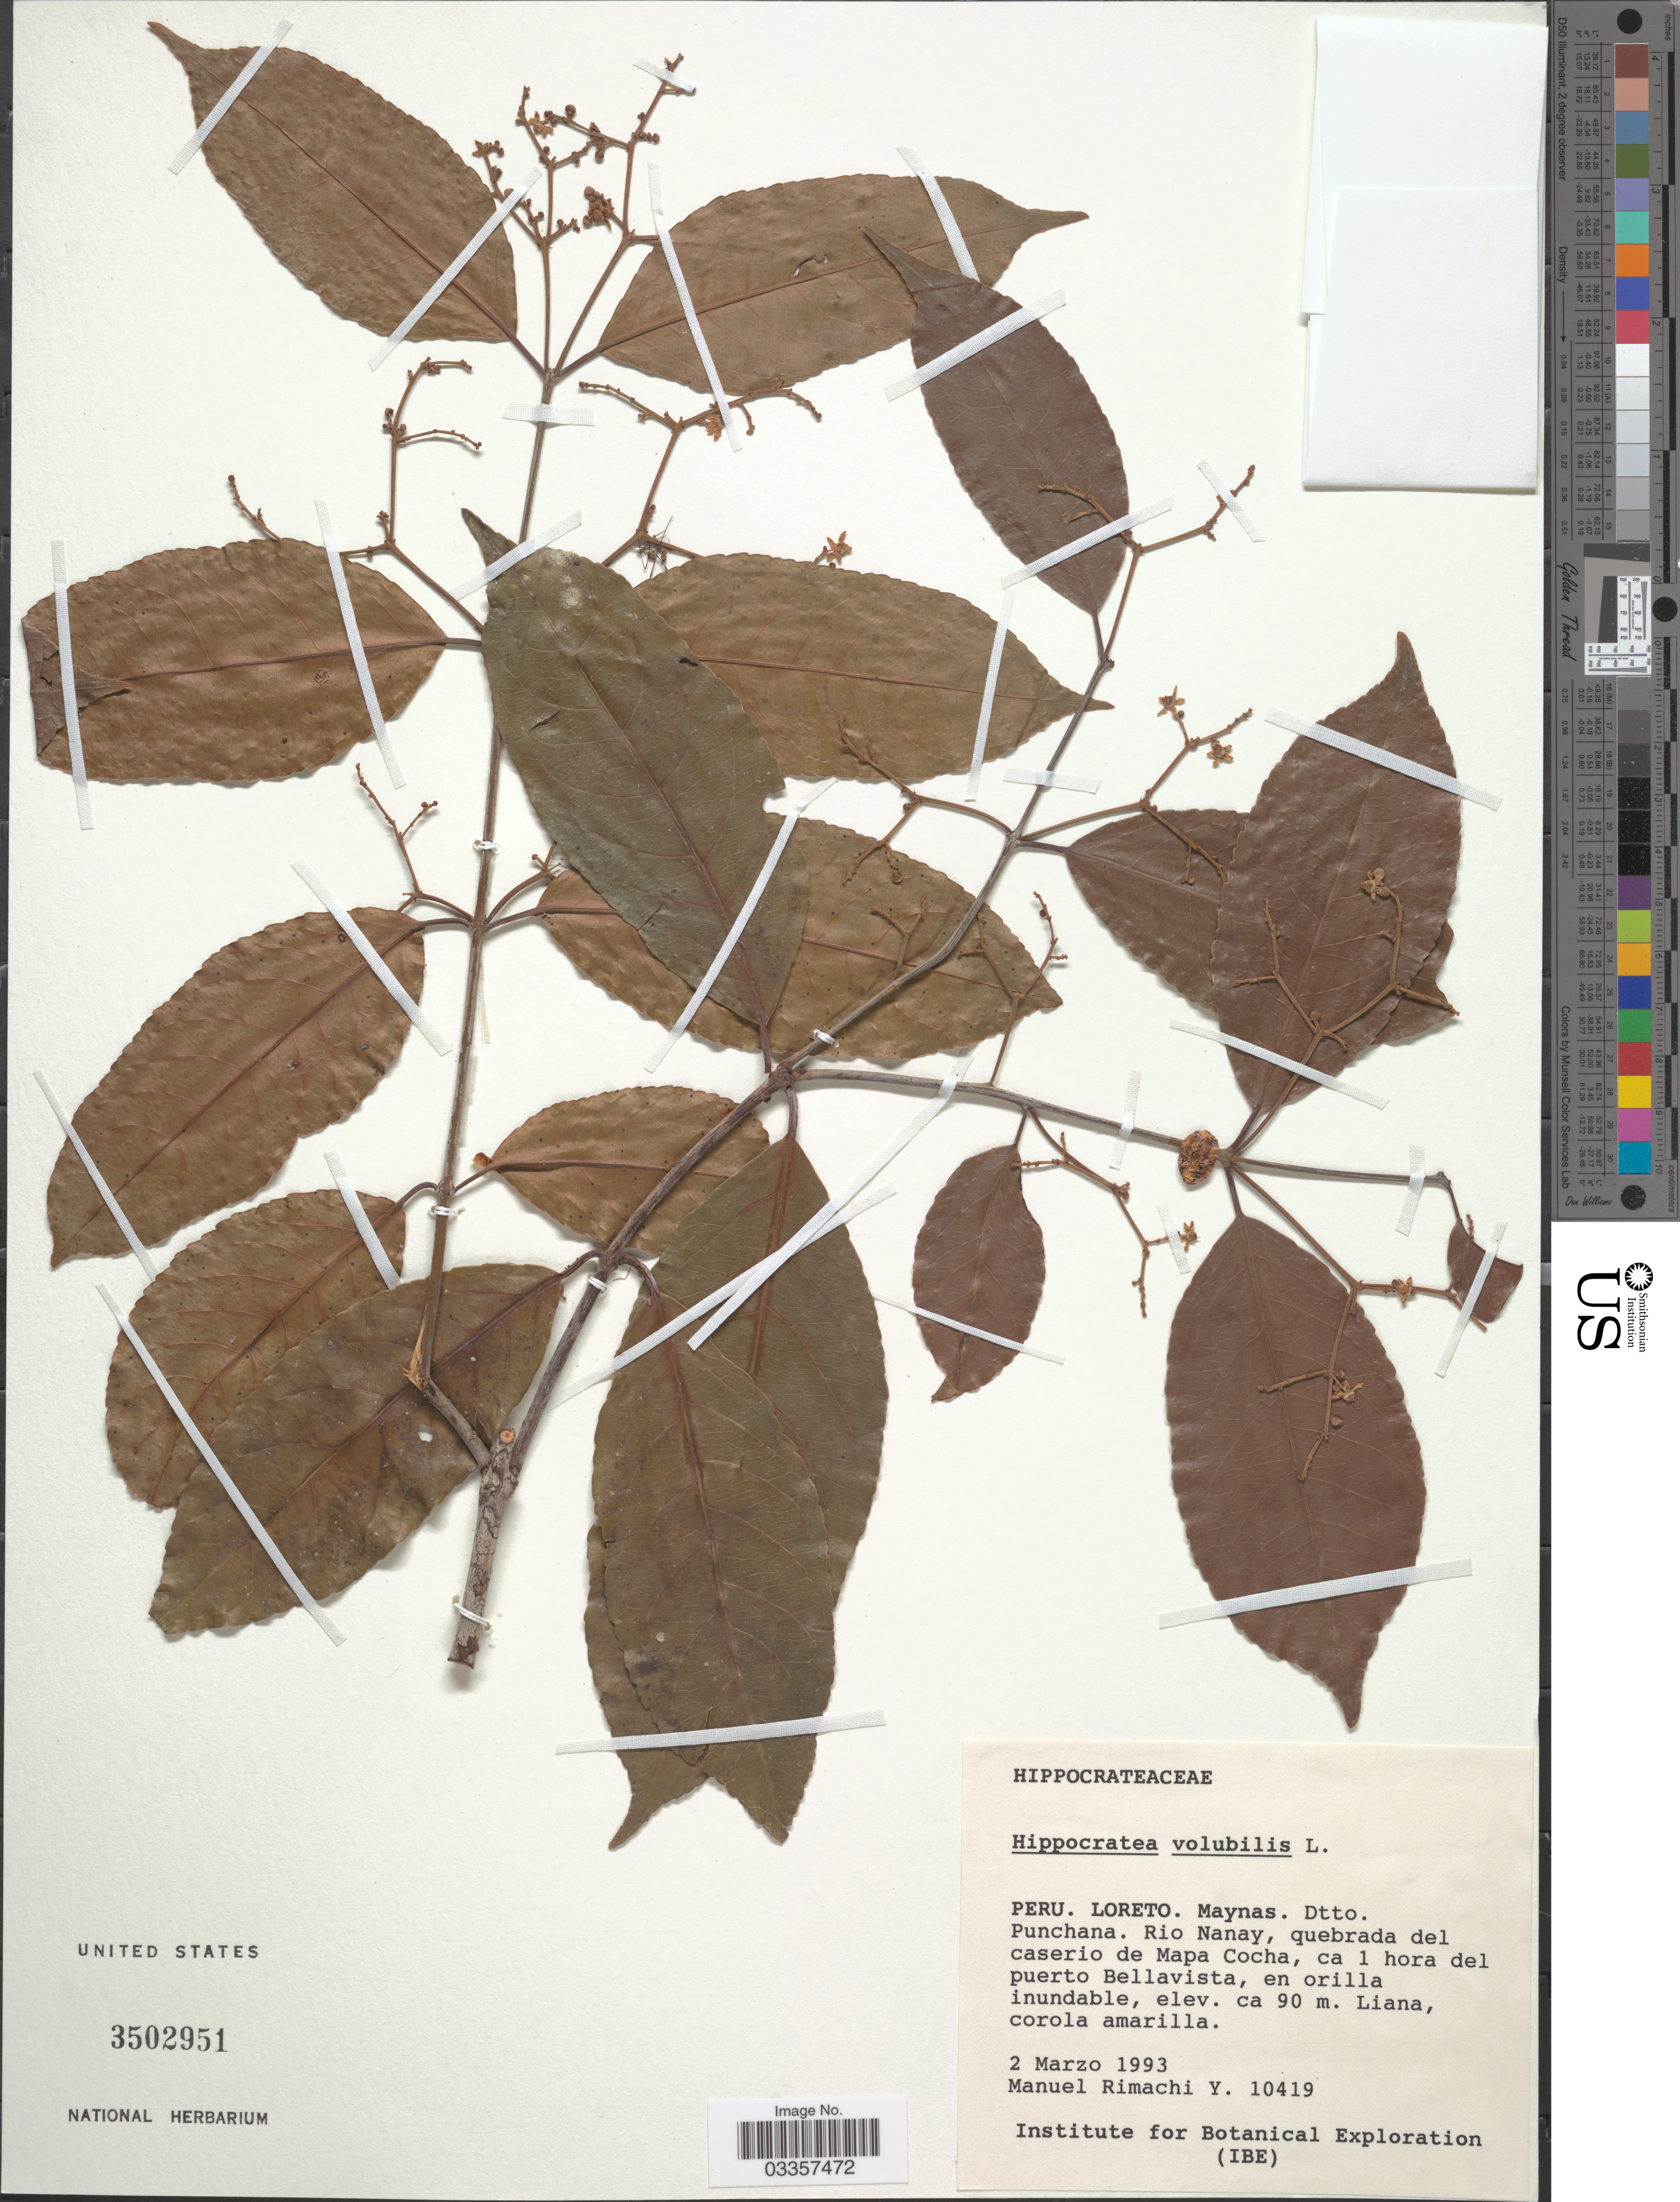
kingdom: Plantae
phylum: Tracheophyta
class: Magnoliopsida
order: Celastrales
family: Celastraceae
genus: Hippocratea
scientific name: Hippocratea volubilis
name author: L.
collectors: M. Rimachi Y.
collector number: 10419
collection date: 1993-03-02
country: Peru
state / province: Loreto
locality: Maynas. Dtto. Punchana. Rio Nanay, quebrada del caserio de Mapa Cocha, ca 1 hora del puerto Bellavista.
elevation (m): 90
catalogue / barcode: US 3502951